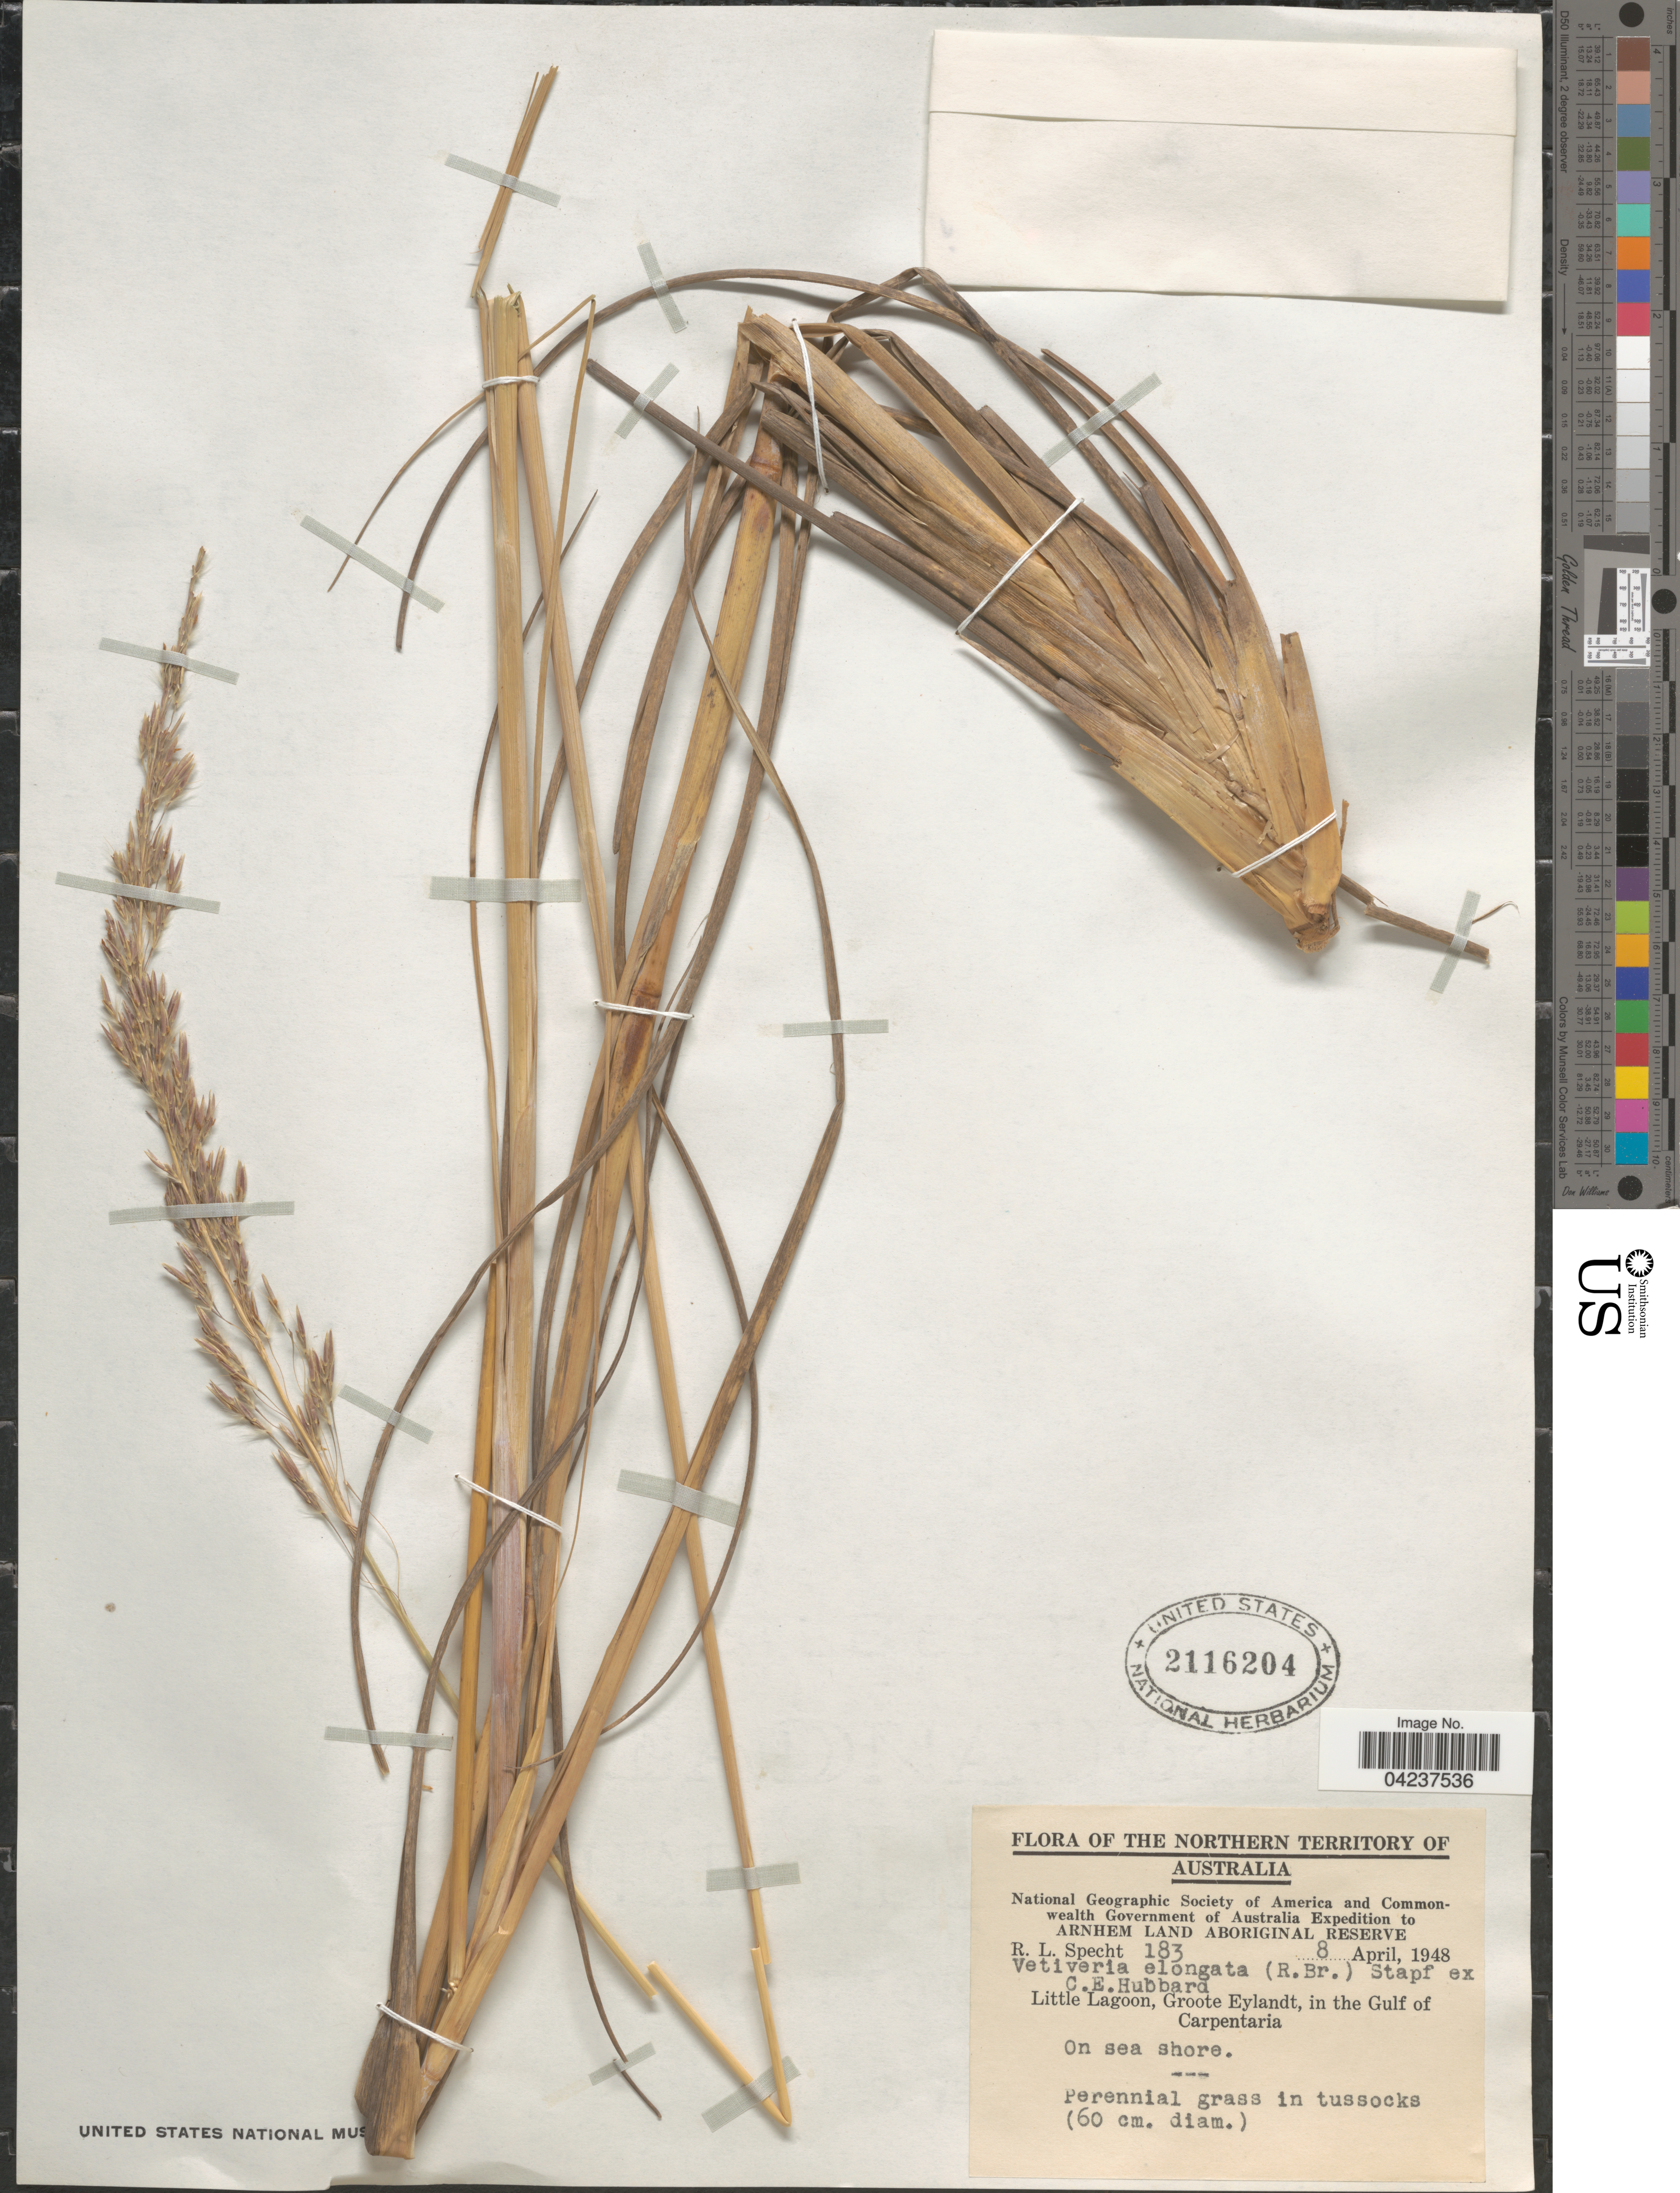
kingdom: Plantae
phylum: Tracheophyta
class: Liliopsida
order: Poales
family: Poaceae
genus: Chrysopogon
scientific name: Chrysopogon elongatus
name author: (R. Br.) Benth.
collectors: R. L. Specht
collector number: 183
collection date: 1948-04-08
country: Australia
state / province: Northern Territory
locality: Australia Expedition to Arnhem Land Aboriginal Reserve. Little Lagoon, Groote Eylandt, in the Gulf of Carpentaria.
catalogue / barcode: US 2116204